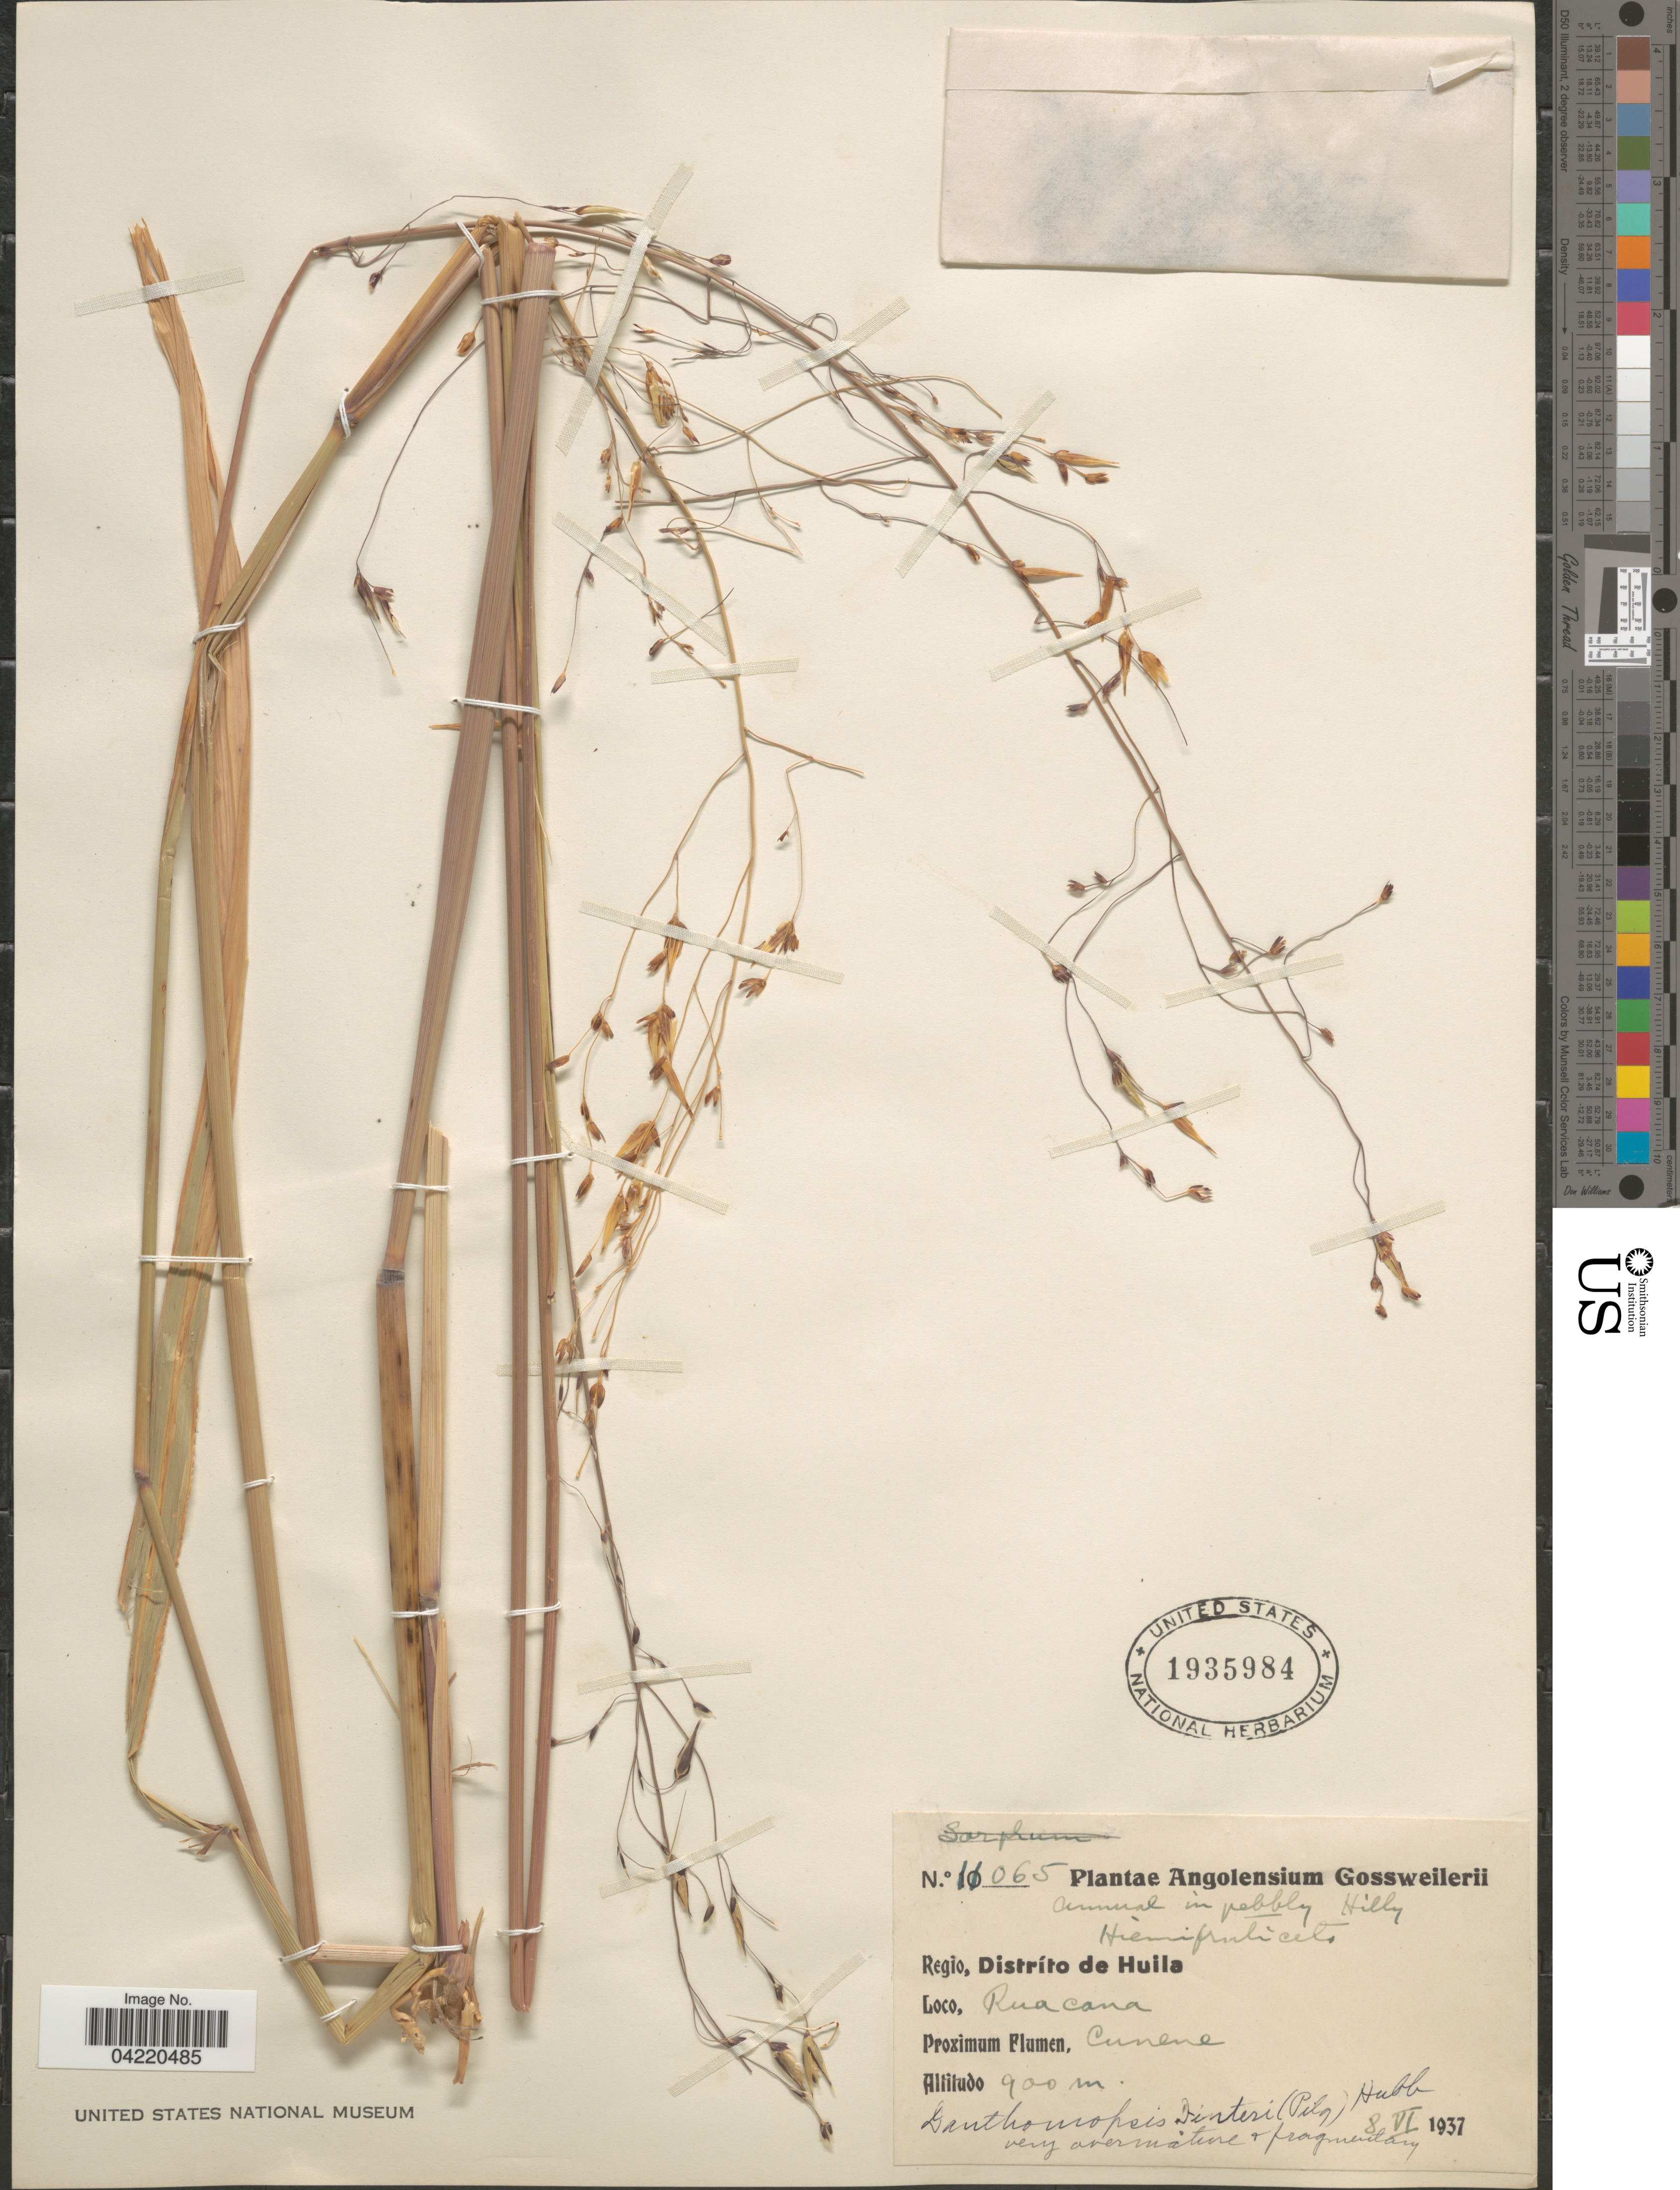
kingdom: Plantae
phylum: Tracheophyta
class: Liliopsida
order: Poales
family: Poaceae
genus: Danthoniopsis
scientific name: Danthoniopsis dinteri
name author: (Pilg.) C. E. Hubb.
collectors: -. Gossweiler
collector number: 11065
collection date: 1937-06-08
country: Angola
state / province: Huila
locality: Regio, Distríto de Huila. Ruacana. Proximum Flumen, Cunene.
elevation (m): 900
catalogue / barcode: US 1935984